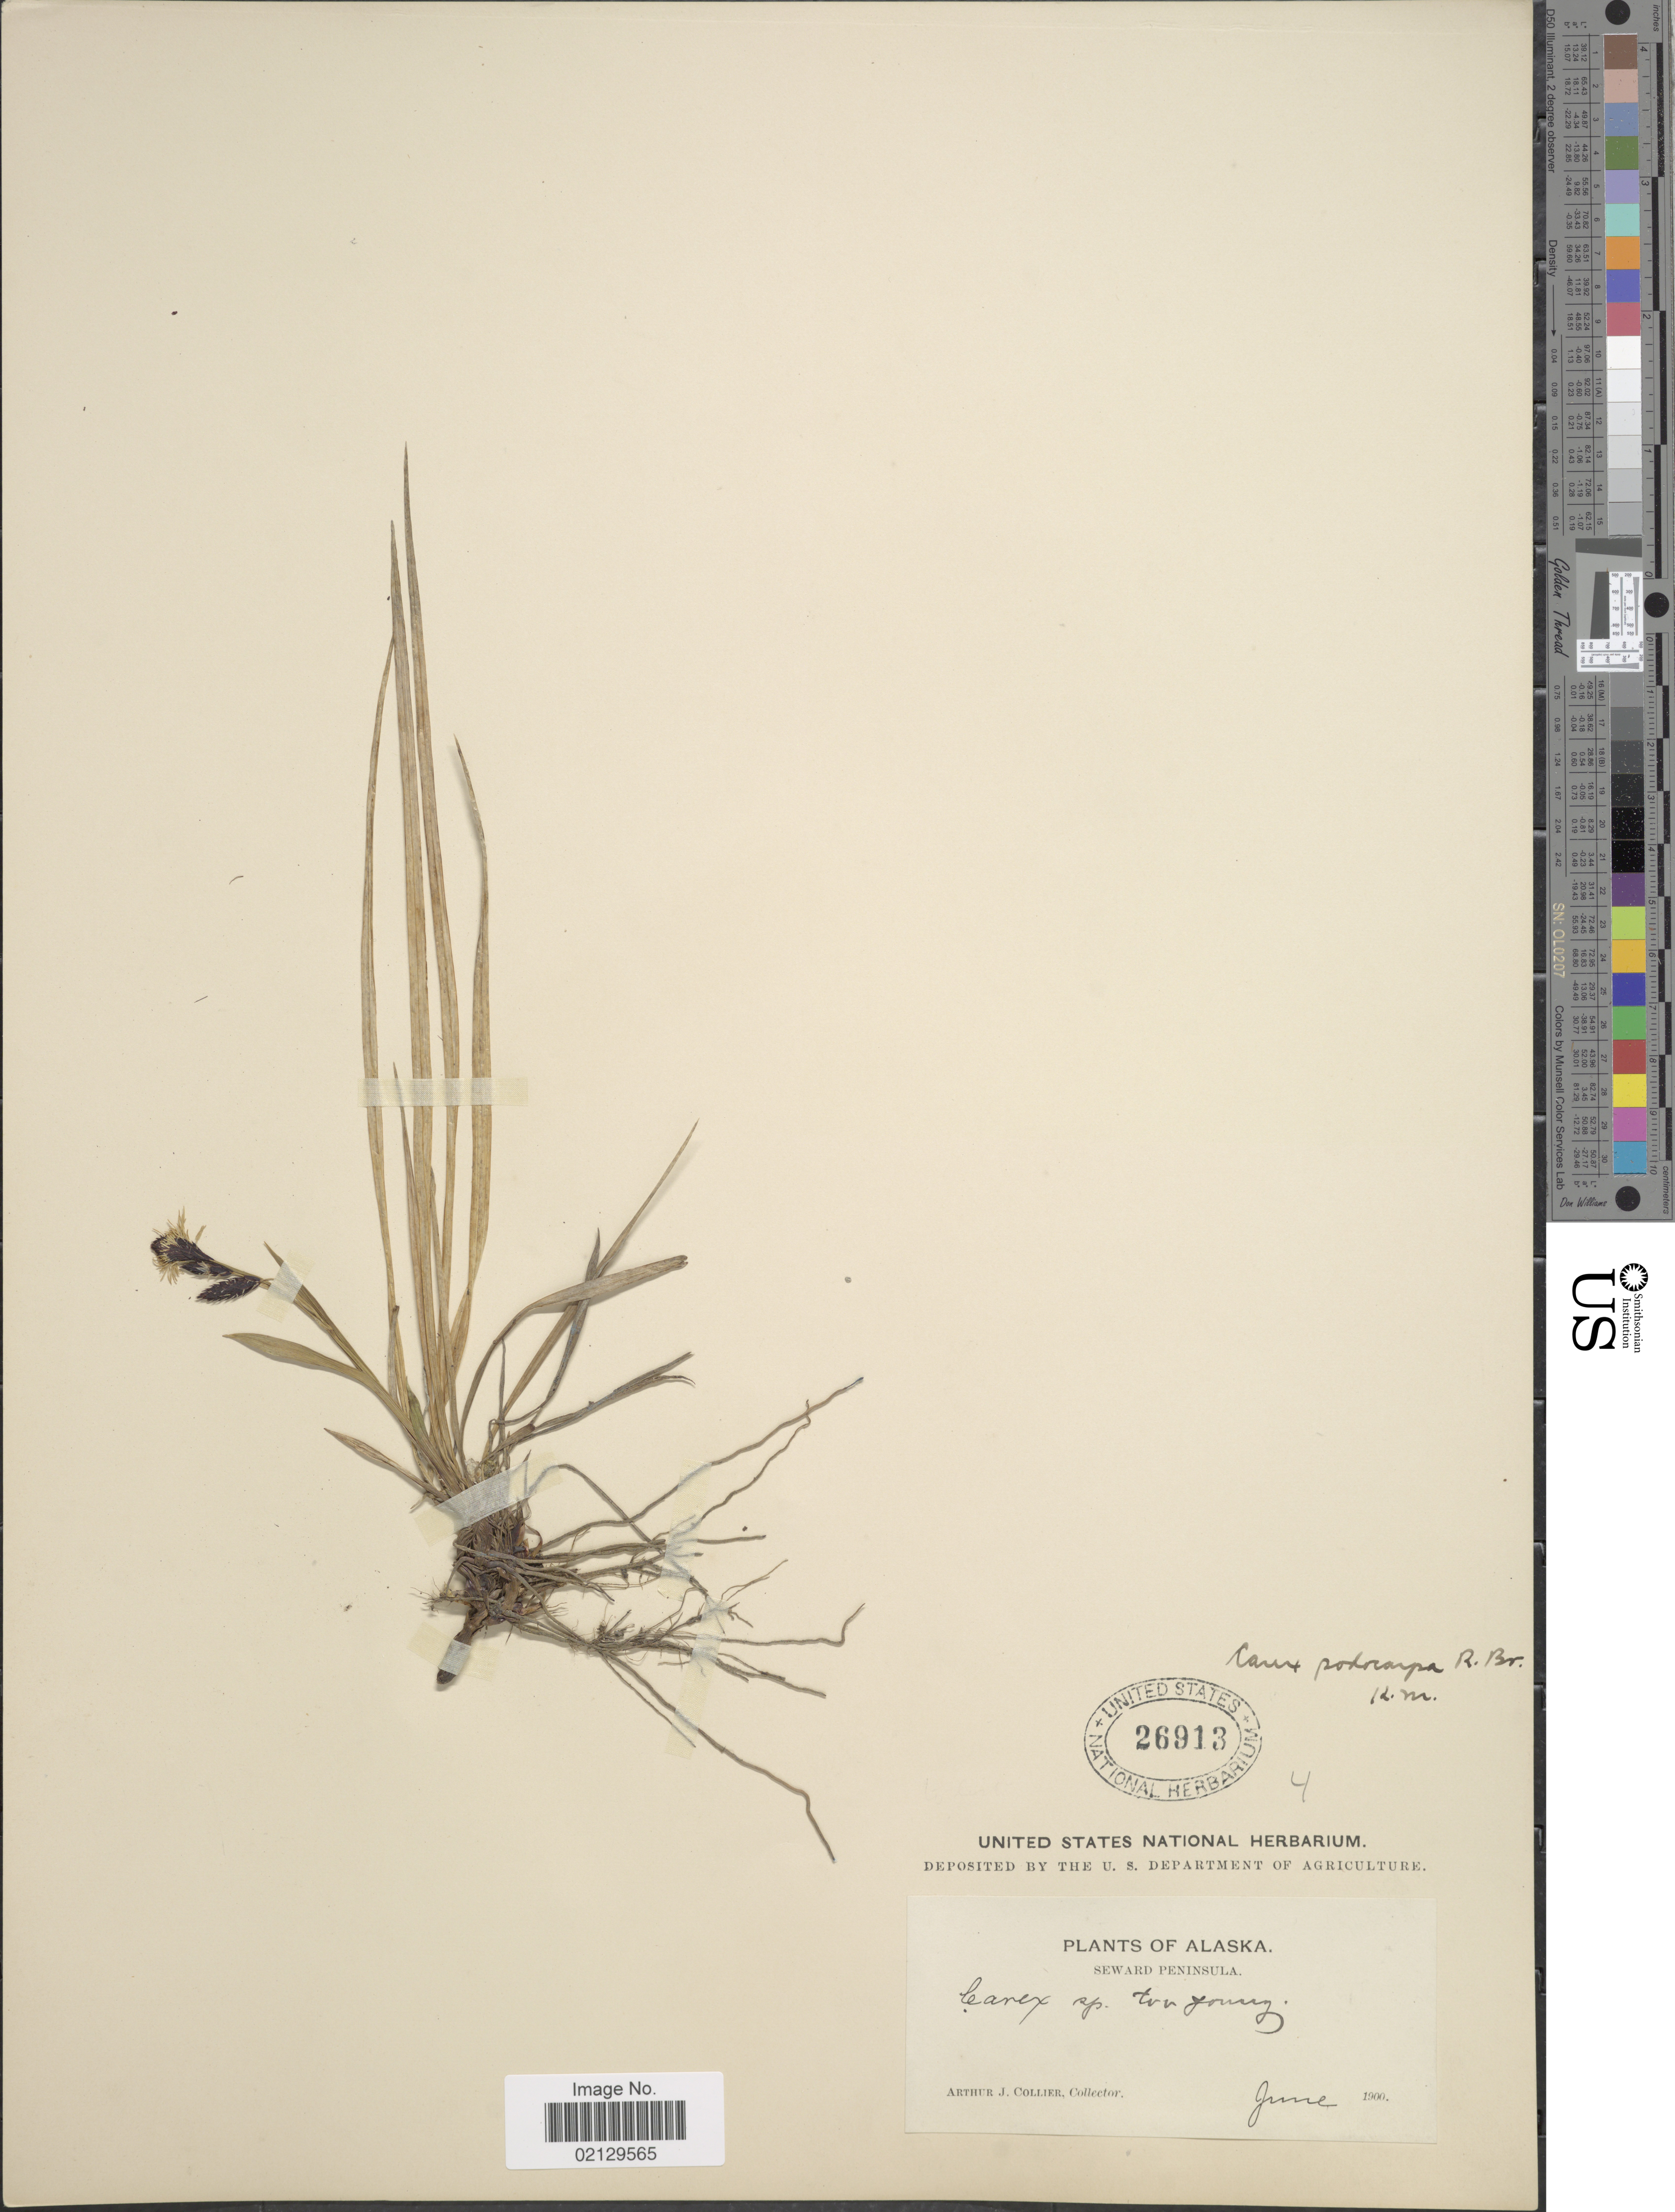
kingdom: Plantae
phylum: Tracheophyta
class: Liliopsida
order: Poales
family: Cyperaceae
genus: Carex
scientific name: Carex podocarpa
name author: R. Br.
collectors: A. Collier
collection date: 1900-06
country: United States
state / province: Alaska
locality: Seward Peninsula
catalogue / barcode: US 26913